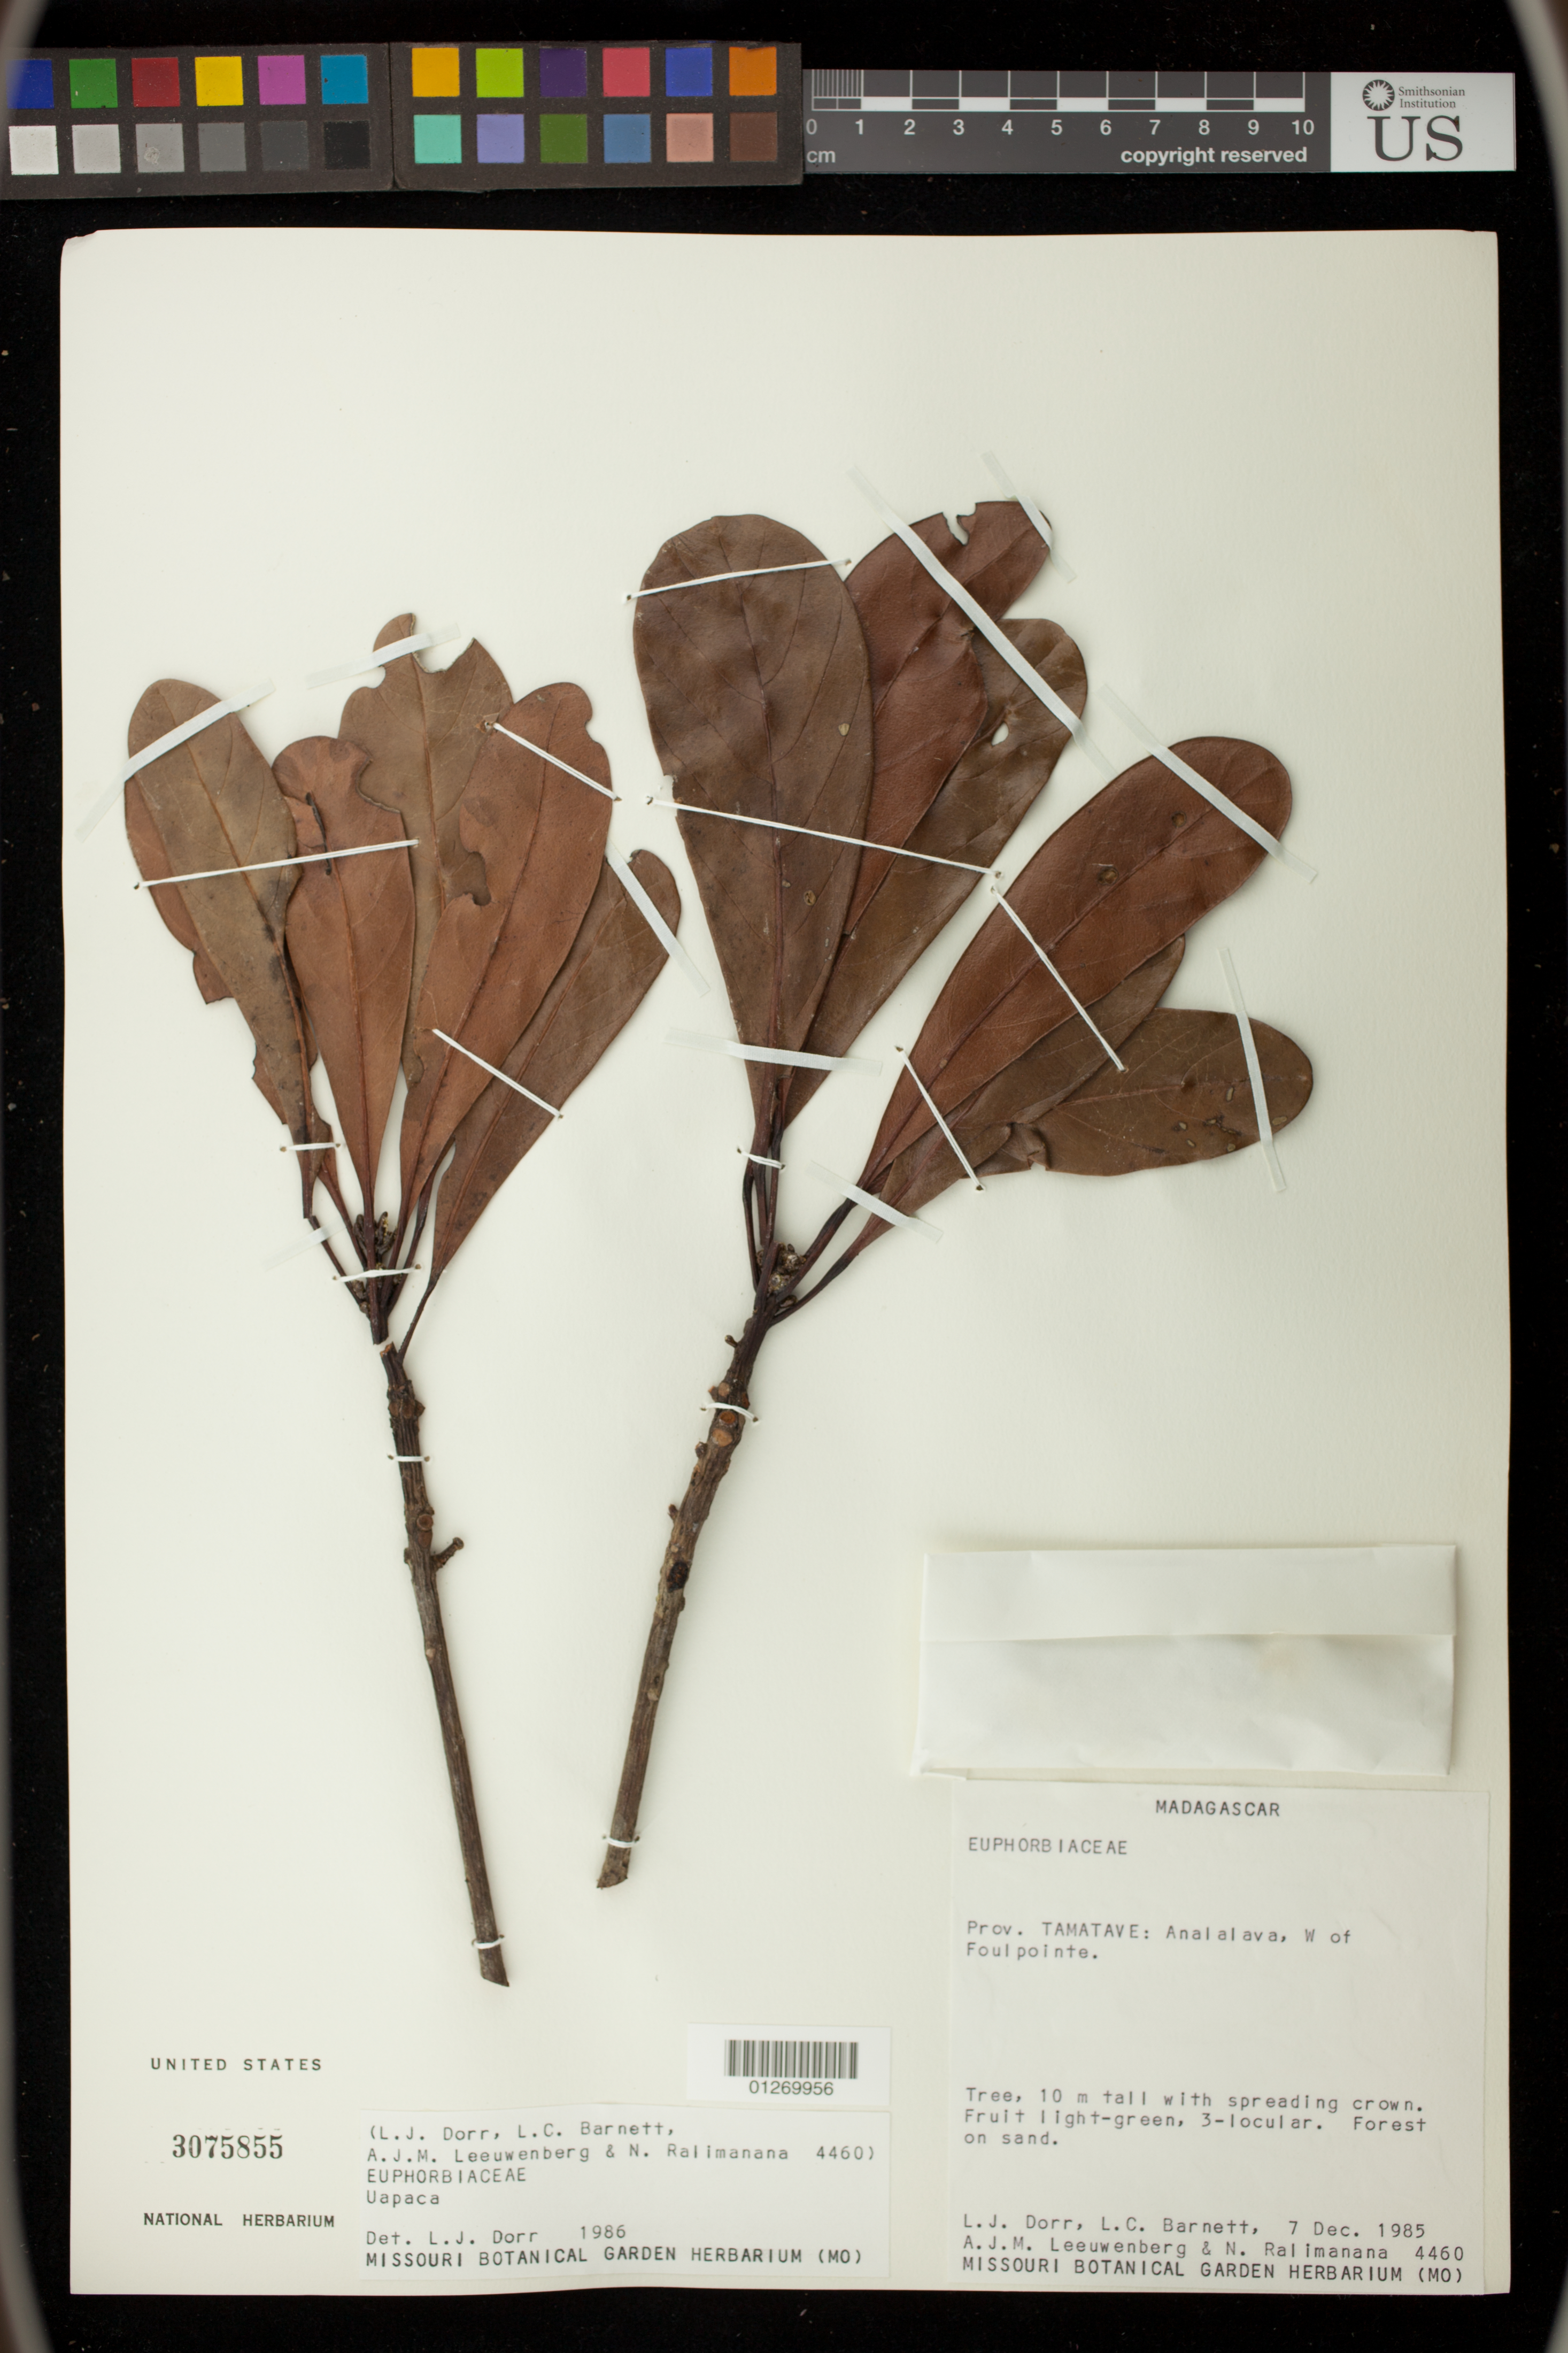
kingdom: Plantae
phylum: Tracheophyta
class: Magnoliopsida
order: Malpighiales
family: Phyllanthaceae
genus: Uapaca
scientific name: Uapaca sp.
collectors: L. J. Dorr, L. C. Barnett, A. J. M. Leeuwenberg & N. Ralimanana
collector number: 4460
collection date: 1985-12-07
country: Madagascar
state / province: Atsinanana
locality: Prov. Tamatave: Analalava, W of Foulpointe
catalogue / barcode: US 3075855